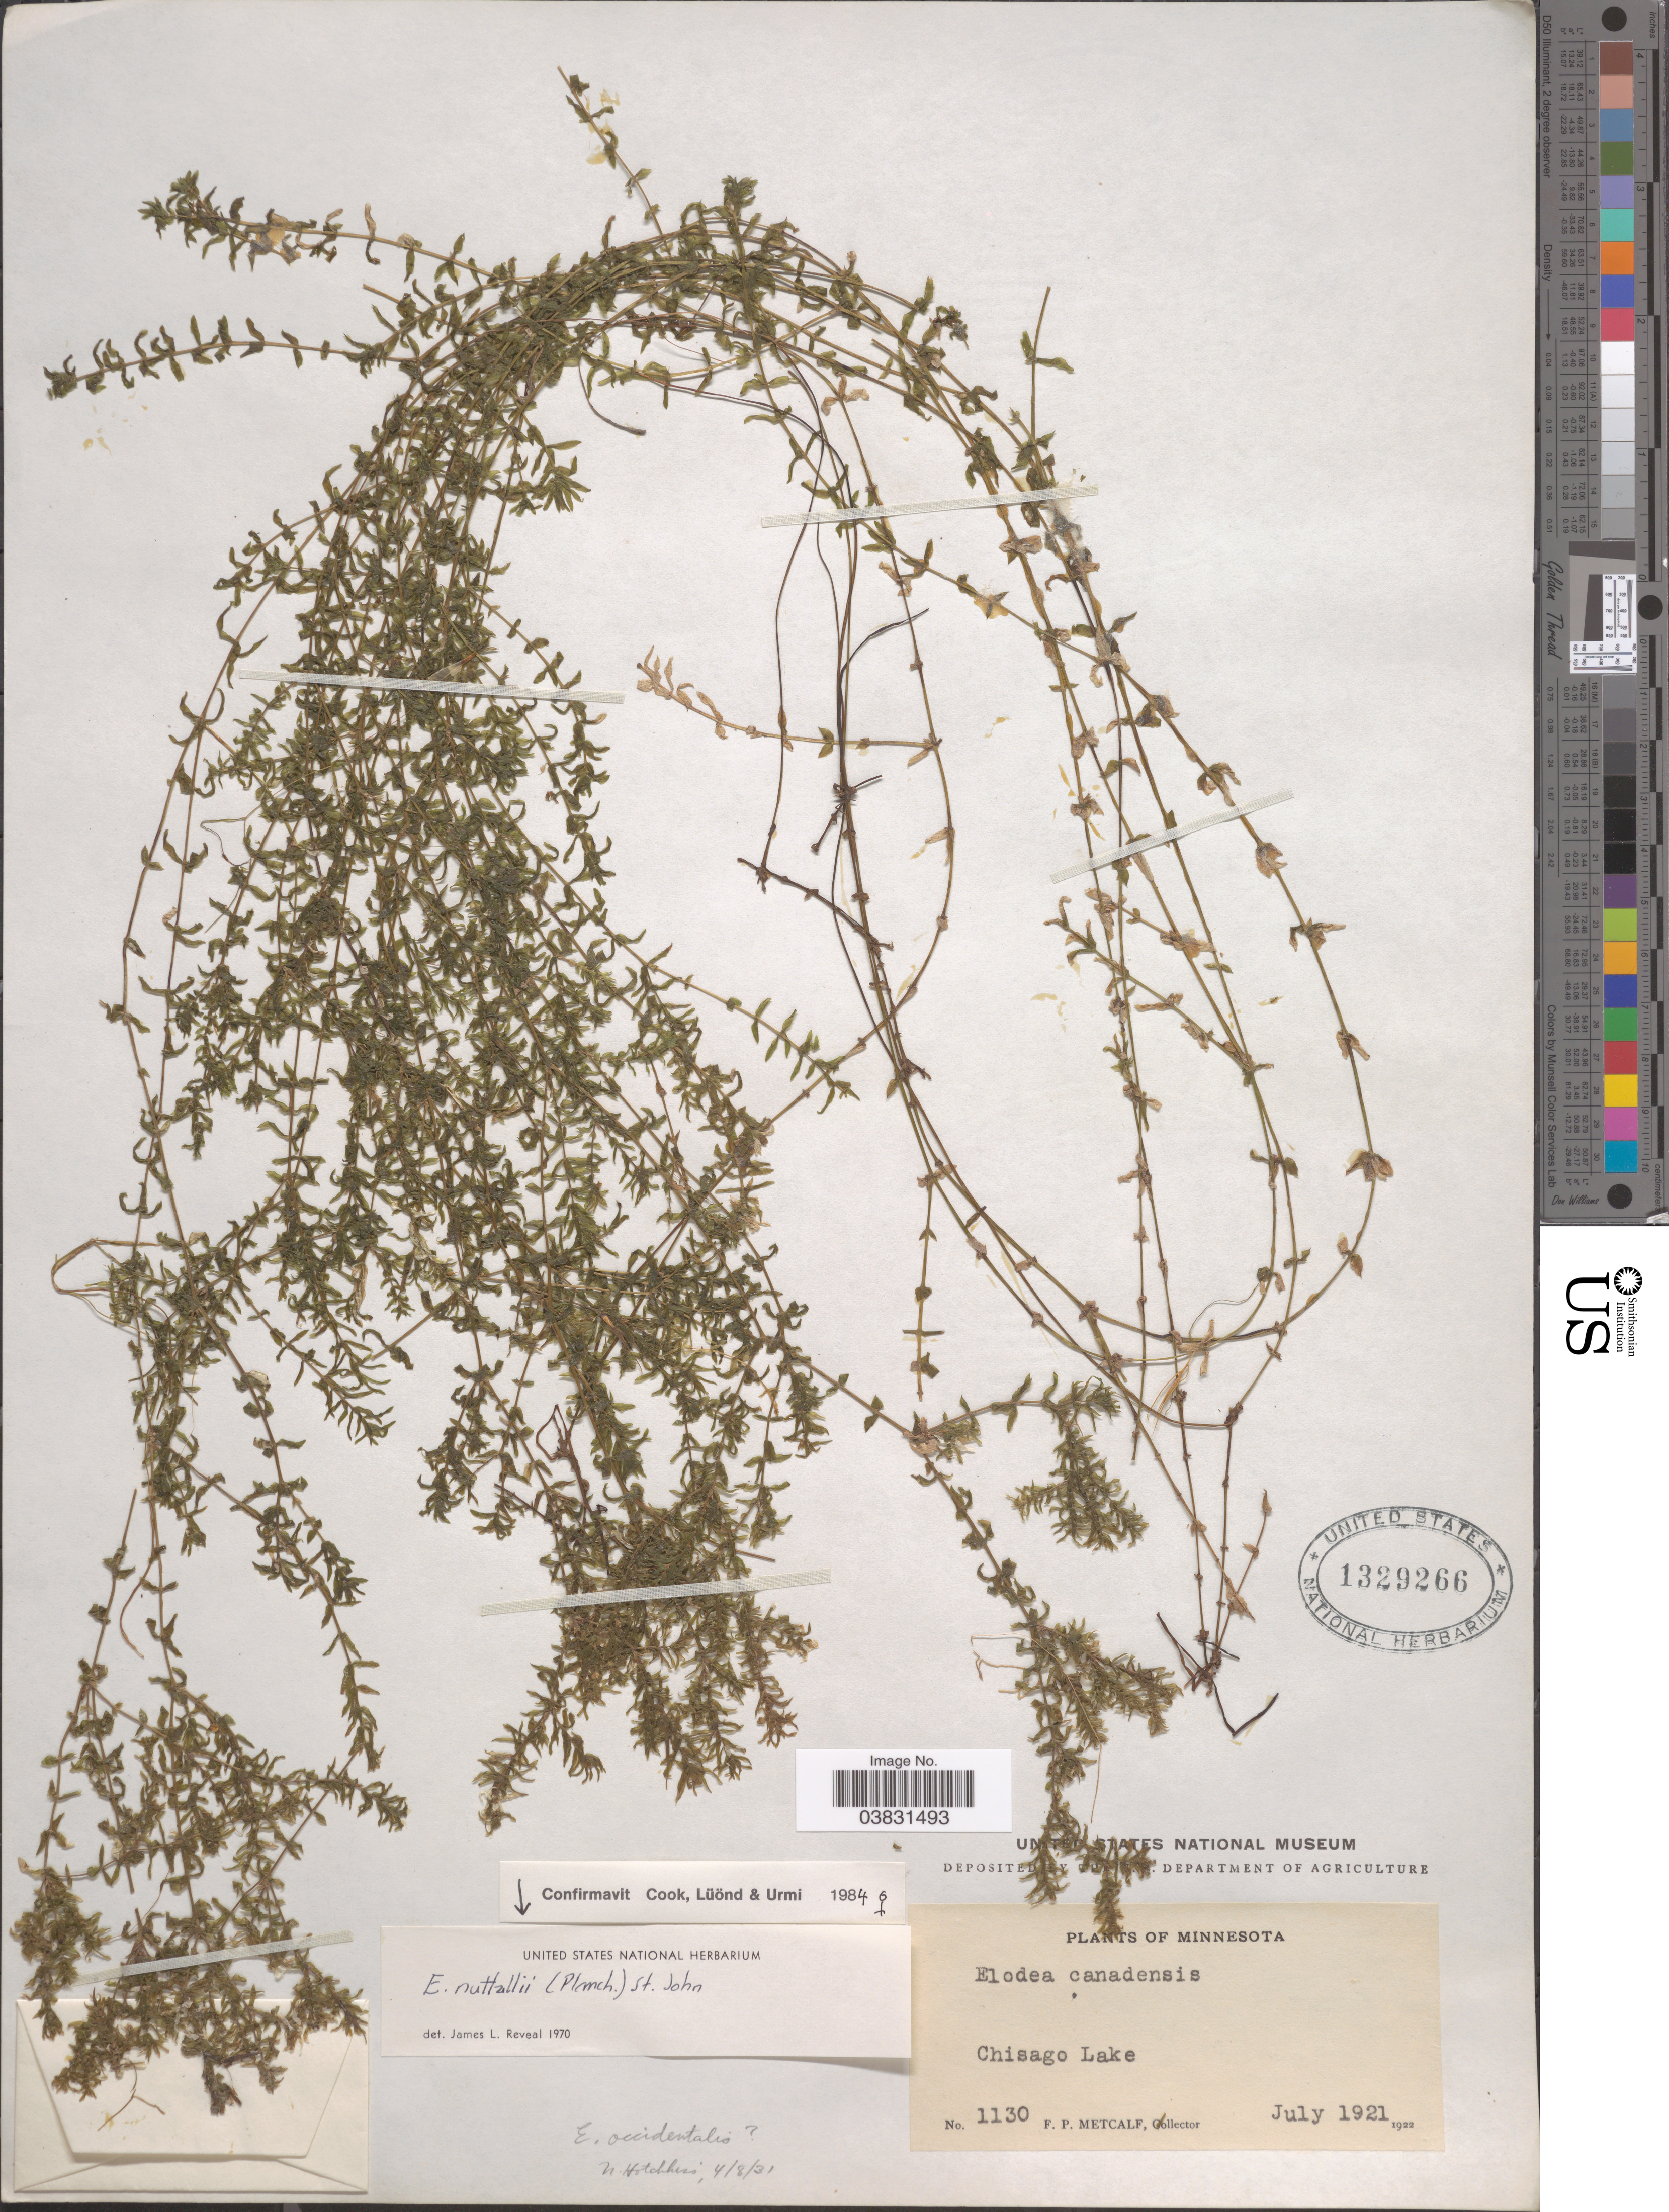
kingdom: Plantae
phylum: Tracheophyta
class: Liliopsida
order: Alismatales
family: Hydrocharitaceae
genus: Elodea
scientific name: Elodea nuttallii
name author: (Planch.) H. St. John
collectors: F. Metcalf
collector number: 1130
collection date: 1921-07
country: United States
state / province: Minnesota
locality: Chisago Lake.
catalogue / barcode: US 1329266